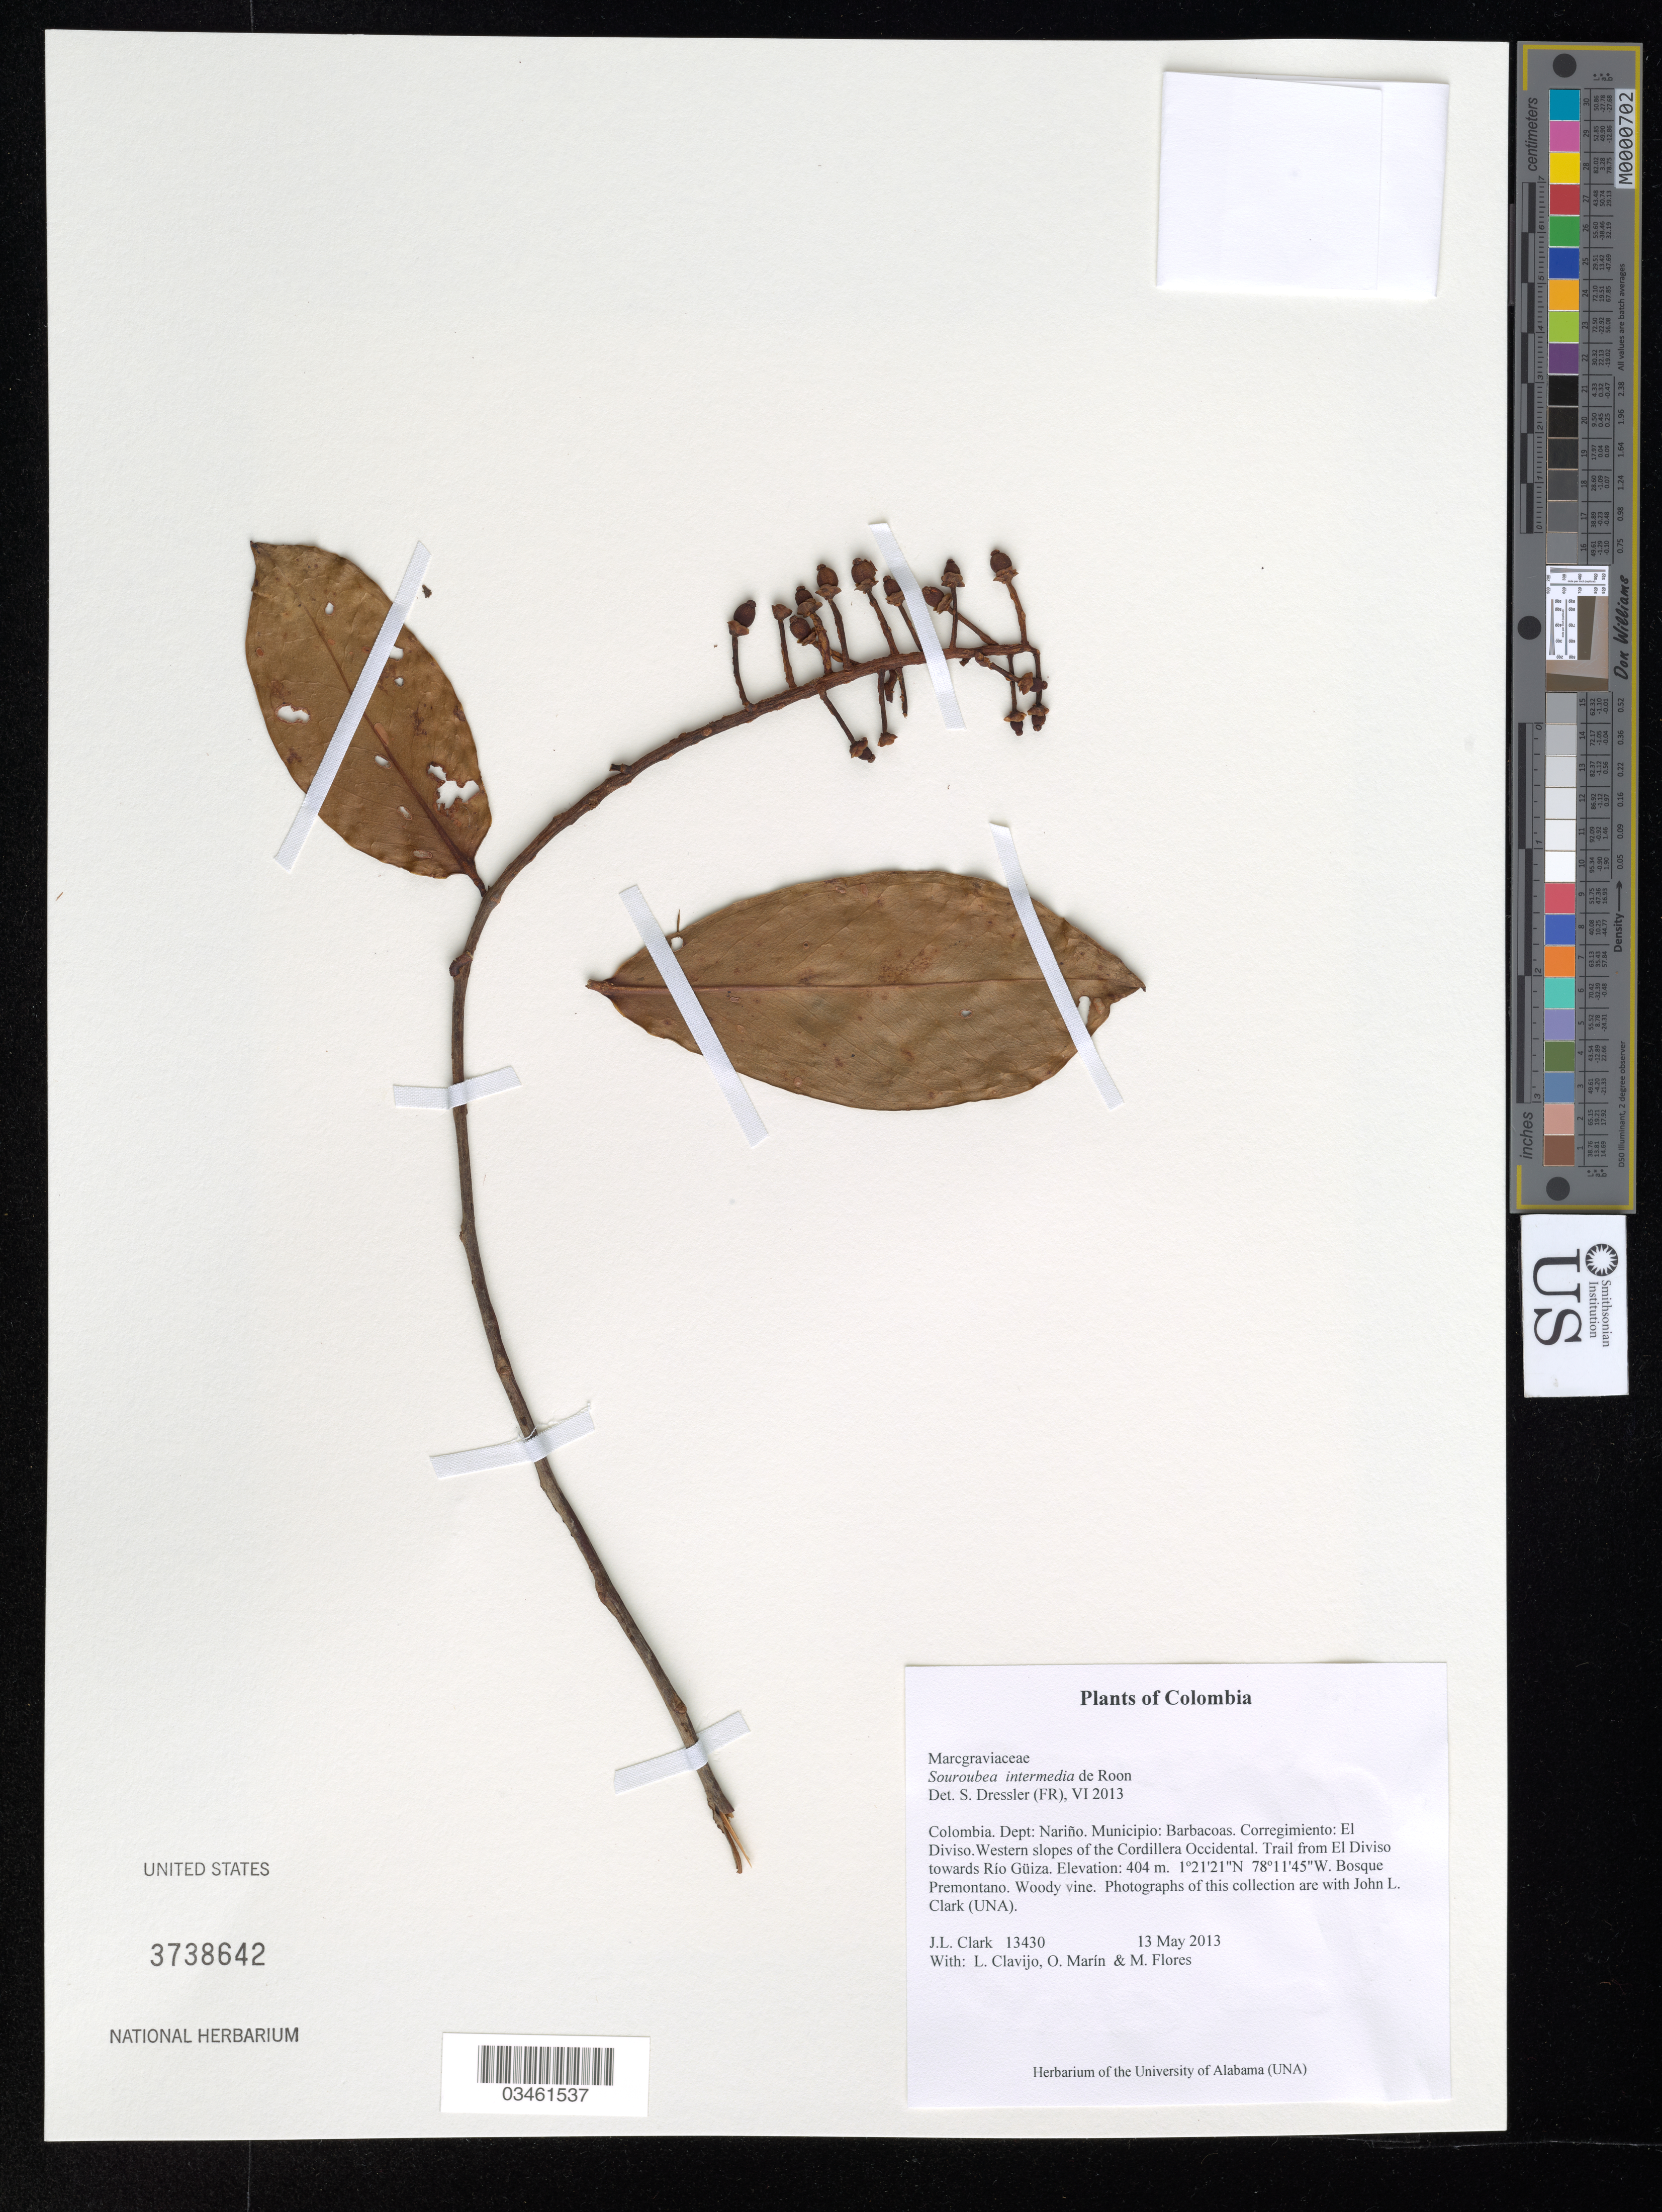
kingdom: Plantae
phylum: Tracheophyta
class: Magnoliopsida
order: Ericales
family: Marcgraviaceae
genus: Souroubea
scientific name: Souroubea intermedia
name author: de Roon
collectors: J. L. Clark, L. Clavijo, O. Marín & M. Flores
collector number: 13430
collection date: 2013-05-13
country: Colombia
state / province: Nariño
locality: Dept: Nariño. Municipio: Barbacoas. Corregimiento: El Diviso. Western slopes of the Cordillera Occidental. Trail from El Diviso towards Río Güiza.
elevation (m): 404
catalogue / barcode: US 3738642